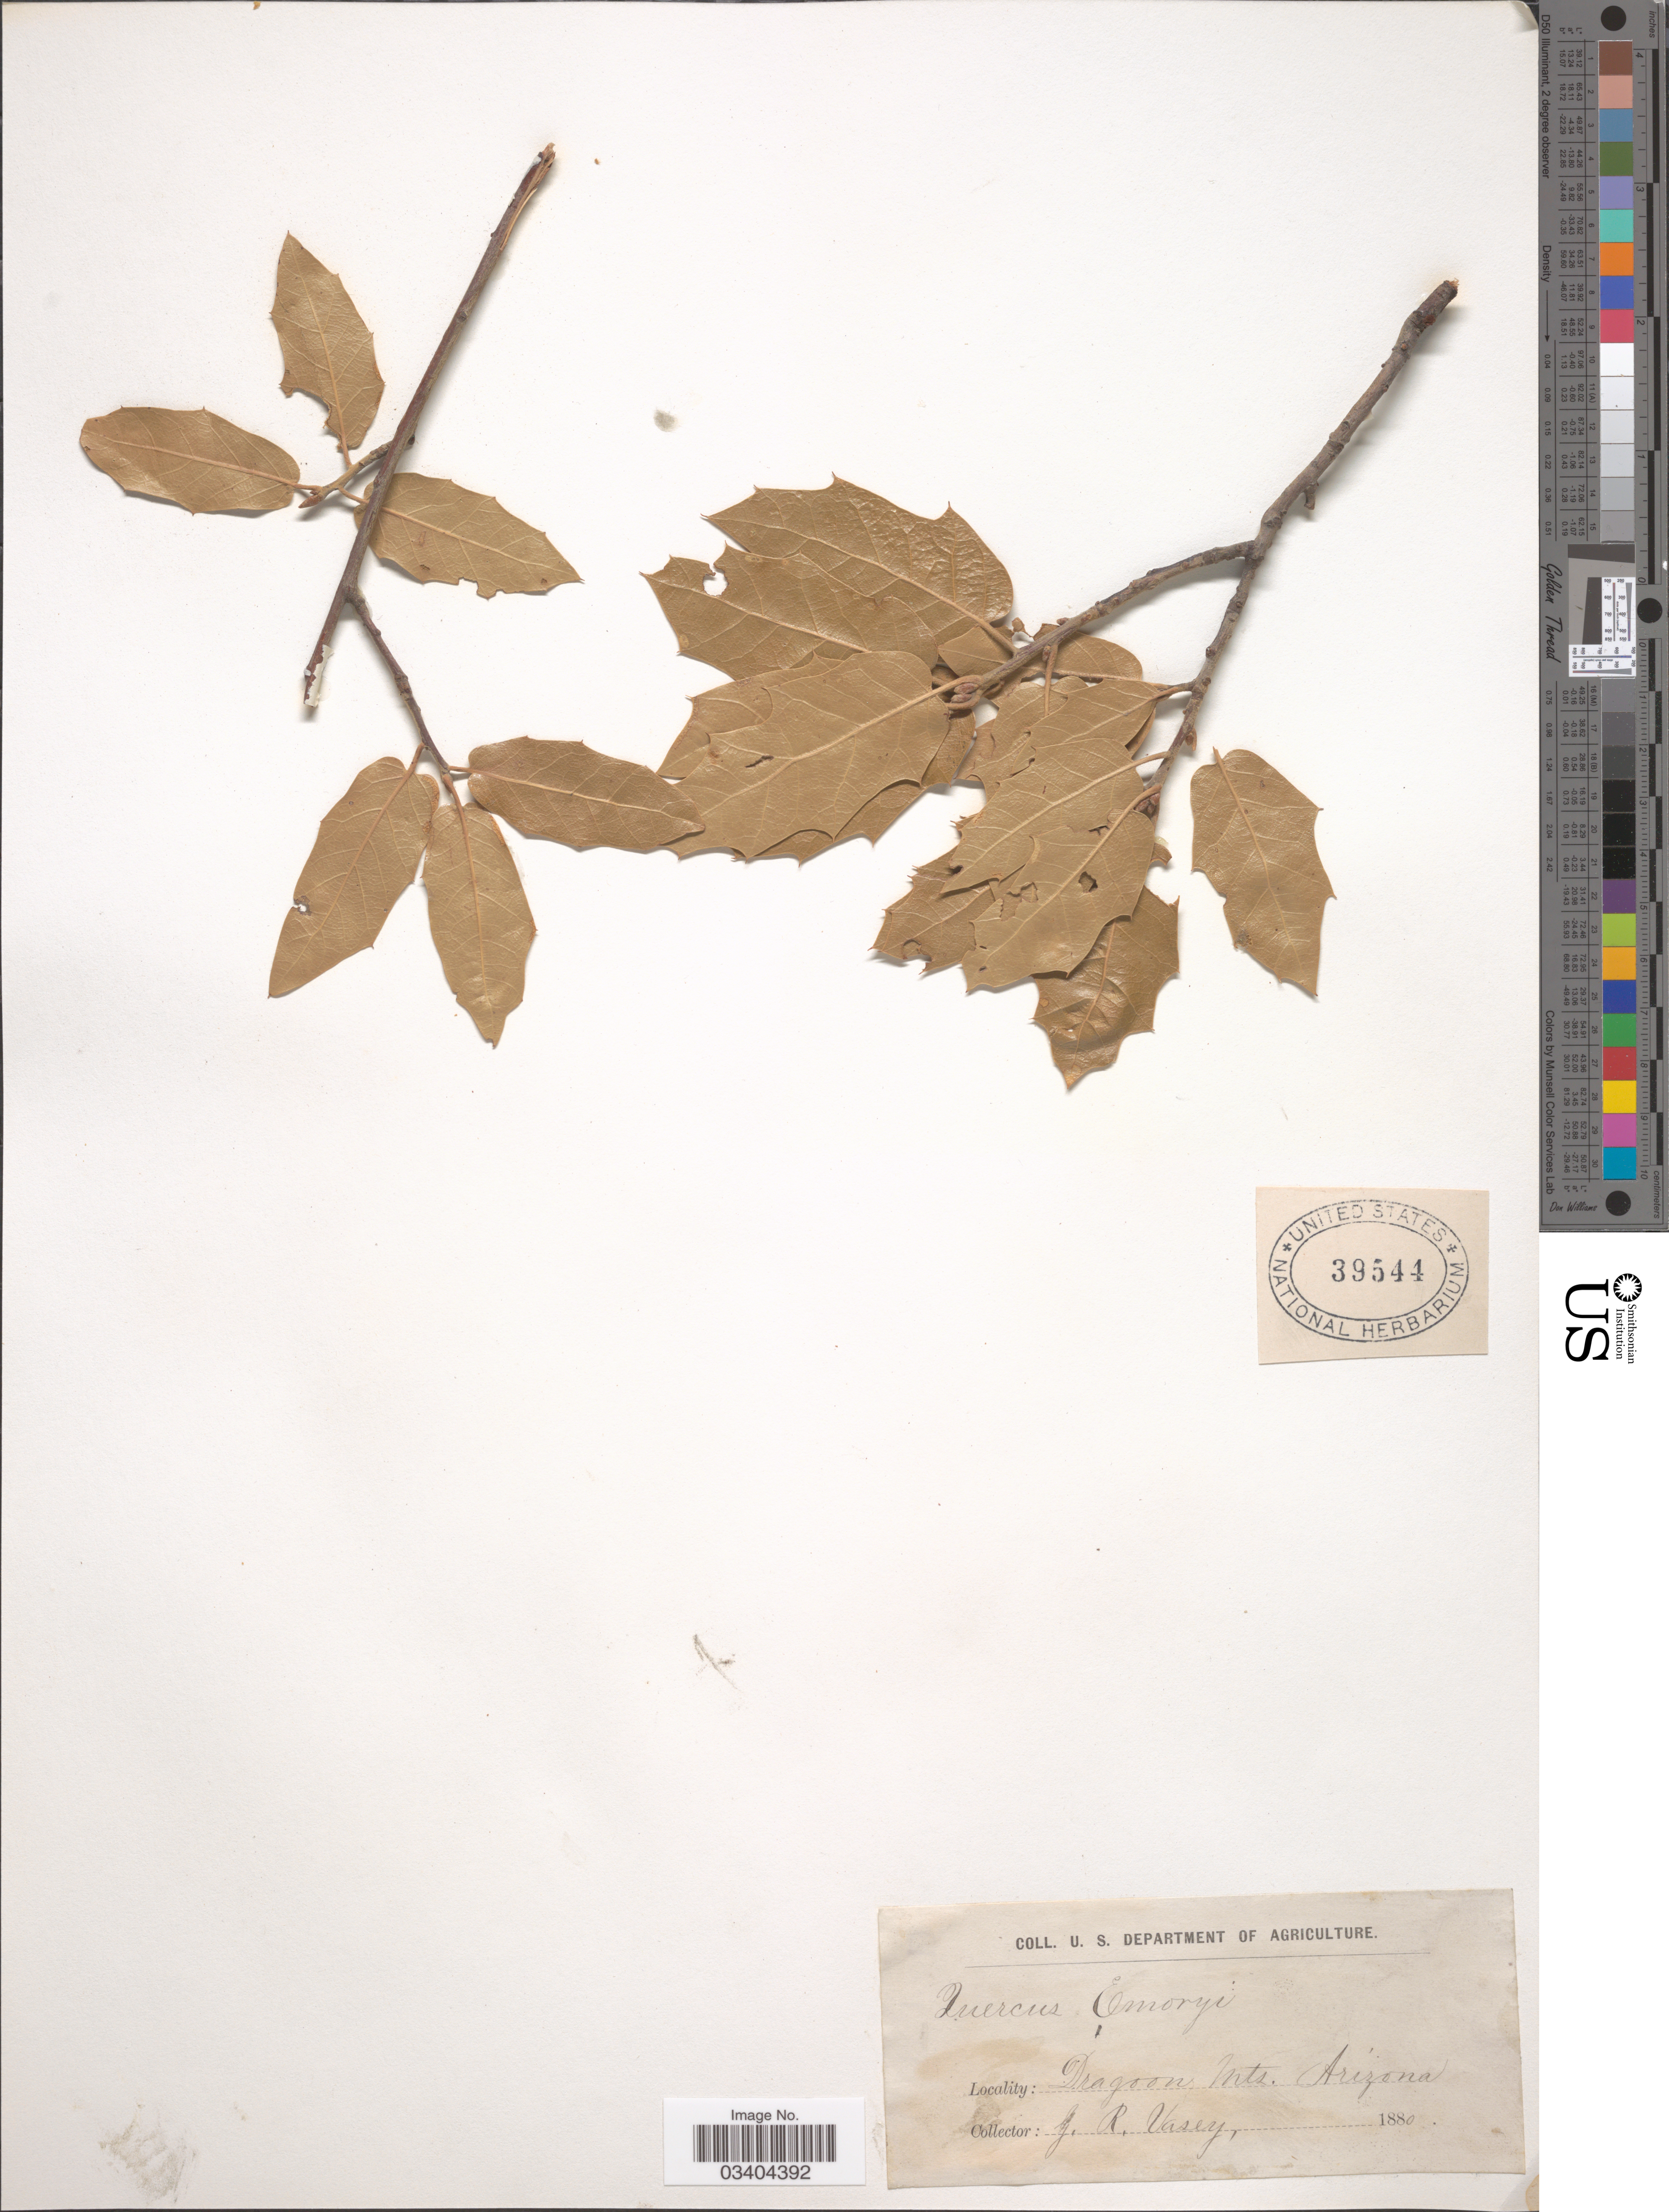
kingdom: Plantae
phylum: Tracheophyta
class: Magnoliopsida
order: Fagales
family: Fagaceae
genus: Quercus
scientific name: Quercus emoryi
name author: Torr. in Emory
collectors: G. R. Vasey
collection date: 1880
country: United States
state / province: Arizona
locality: Dragoon Mts.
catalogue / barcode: US 39544